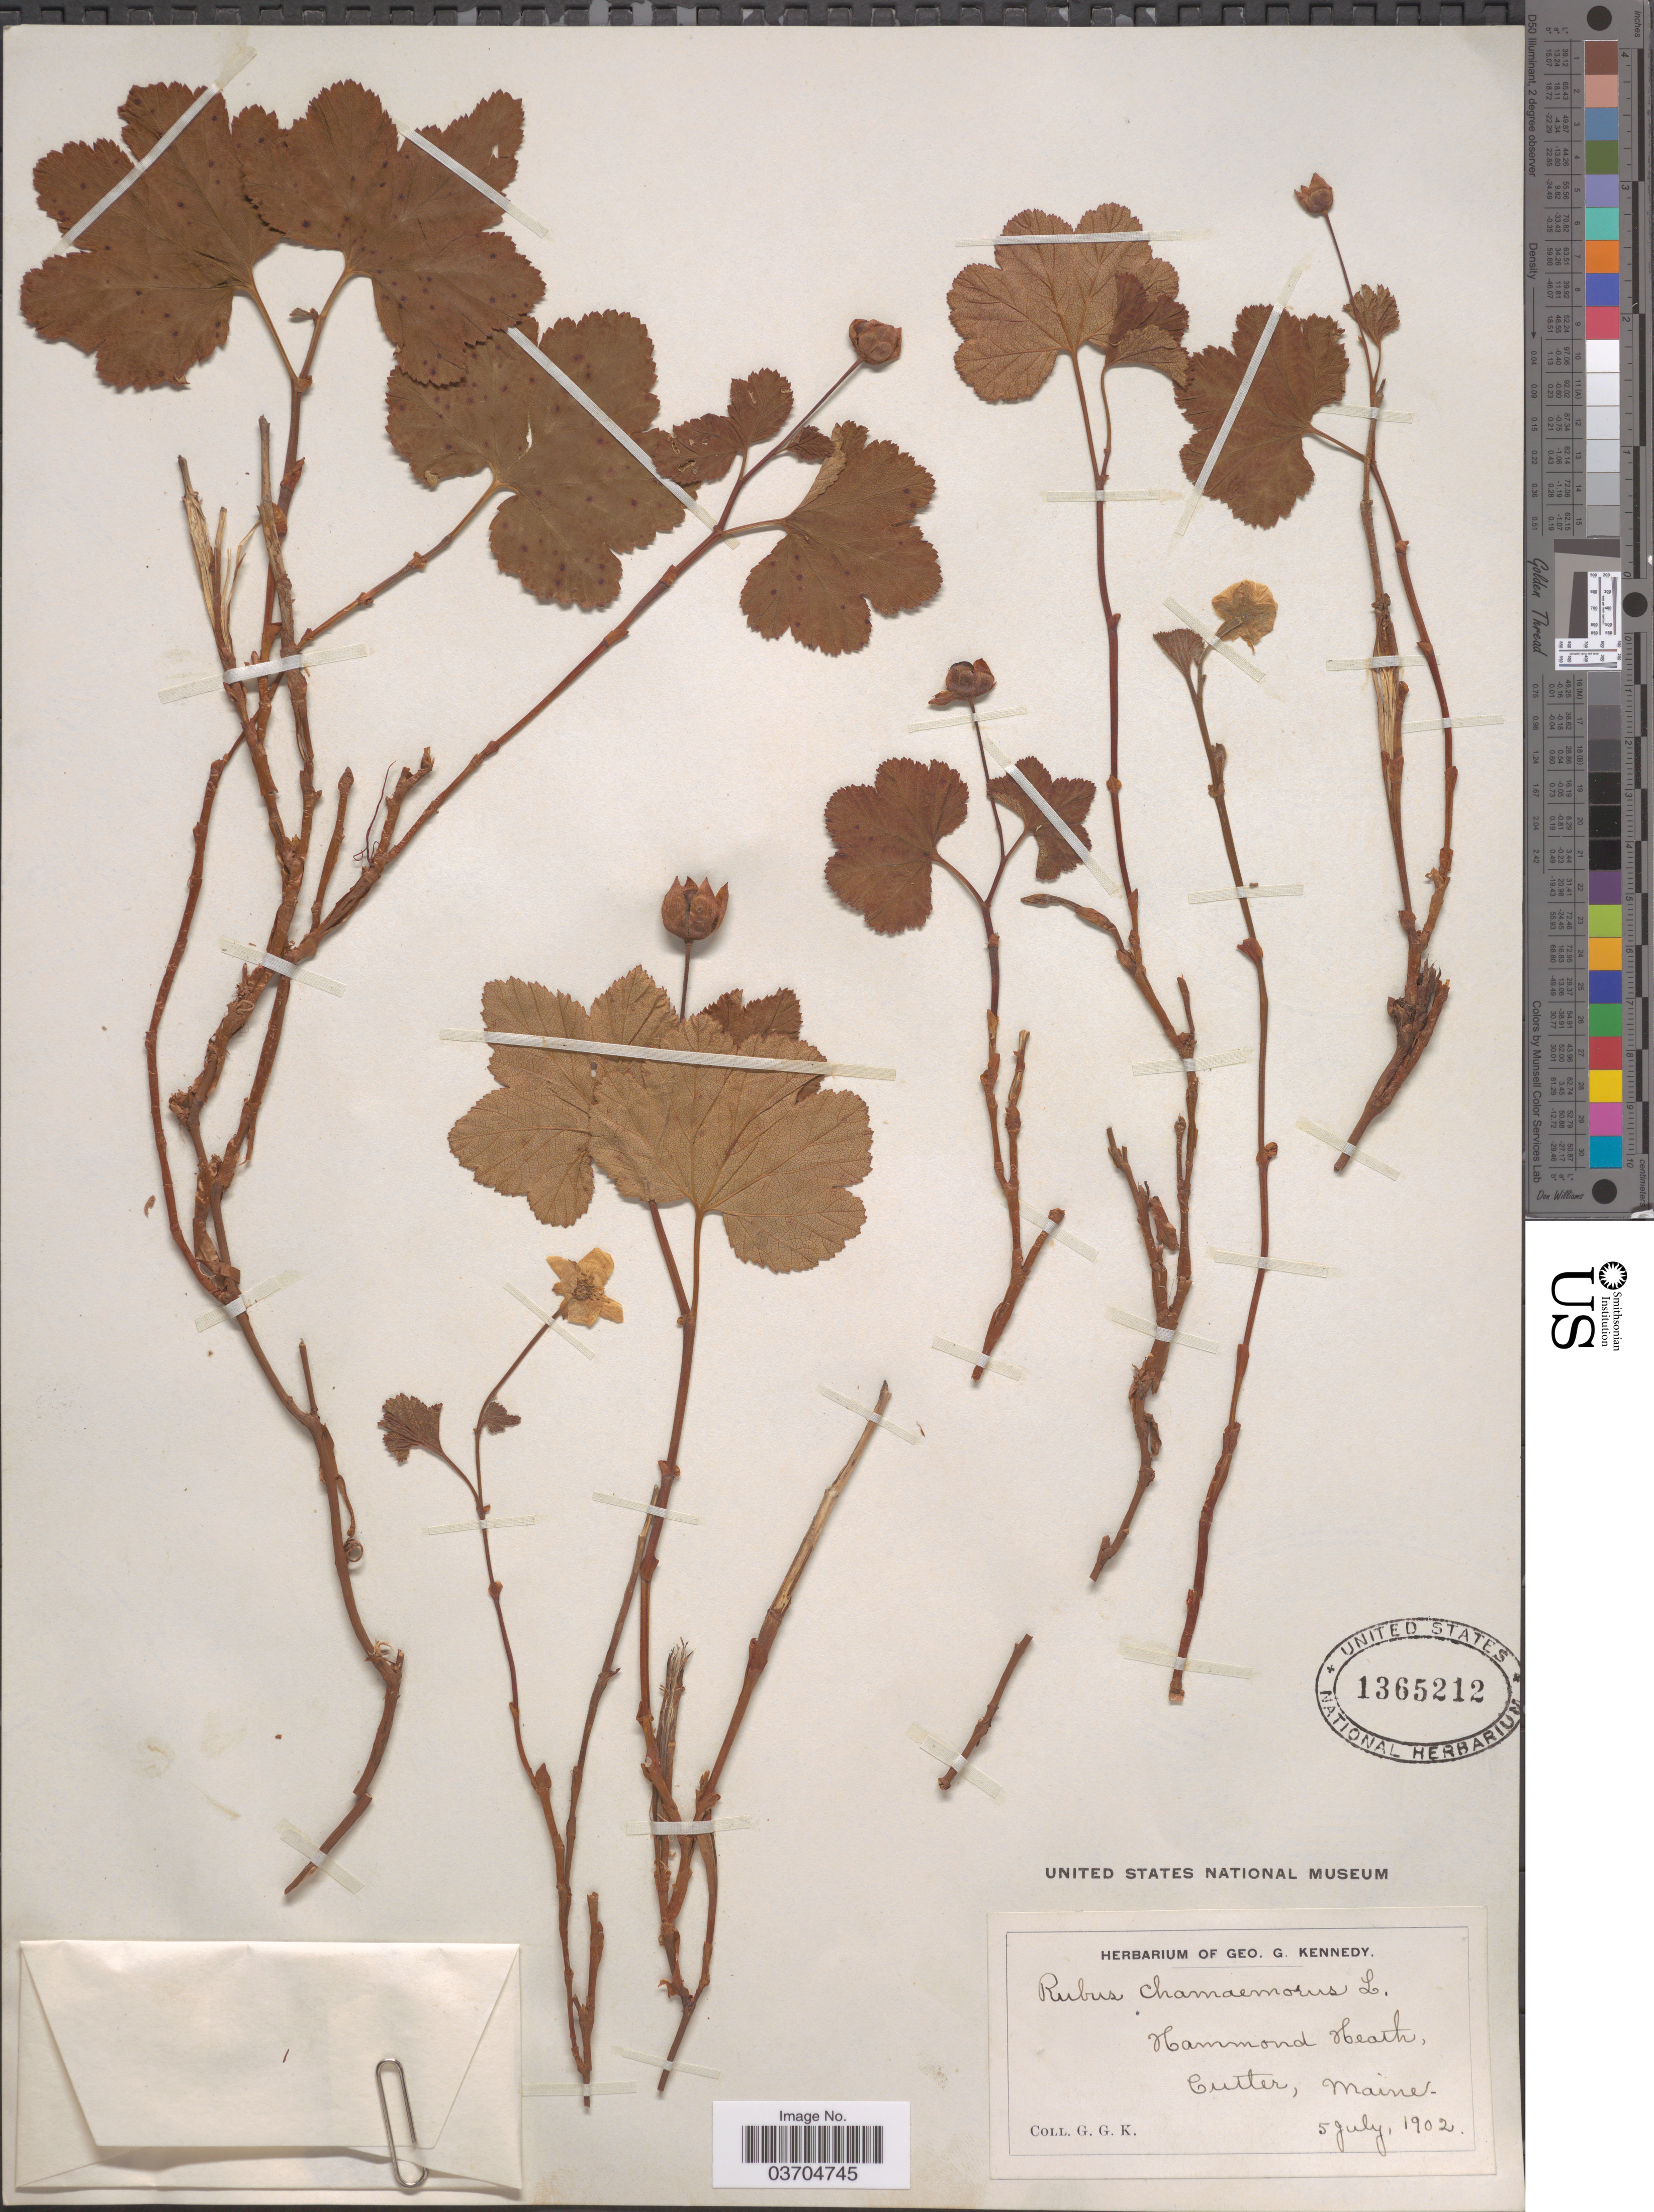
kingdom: Plantae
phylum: Tracheophyta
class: Magnoliopsida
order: Rosales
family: Rosaceae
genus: Rubus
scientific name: Rubus chamaemorus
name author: L.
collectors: G. Kennedy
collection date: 1902-07-05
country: United States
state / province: Maine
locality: Hammond Heath, Cutler.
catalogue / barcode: US 1365212